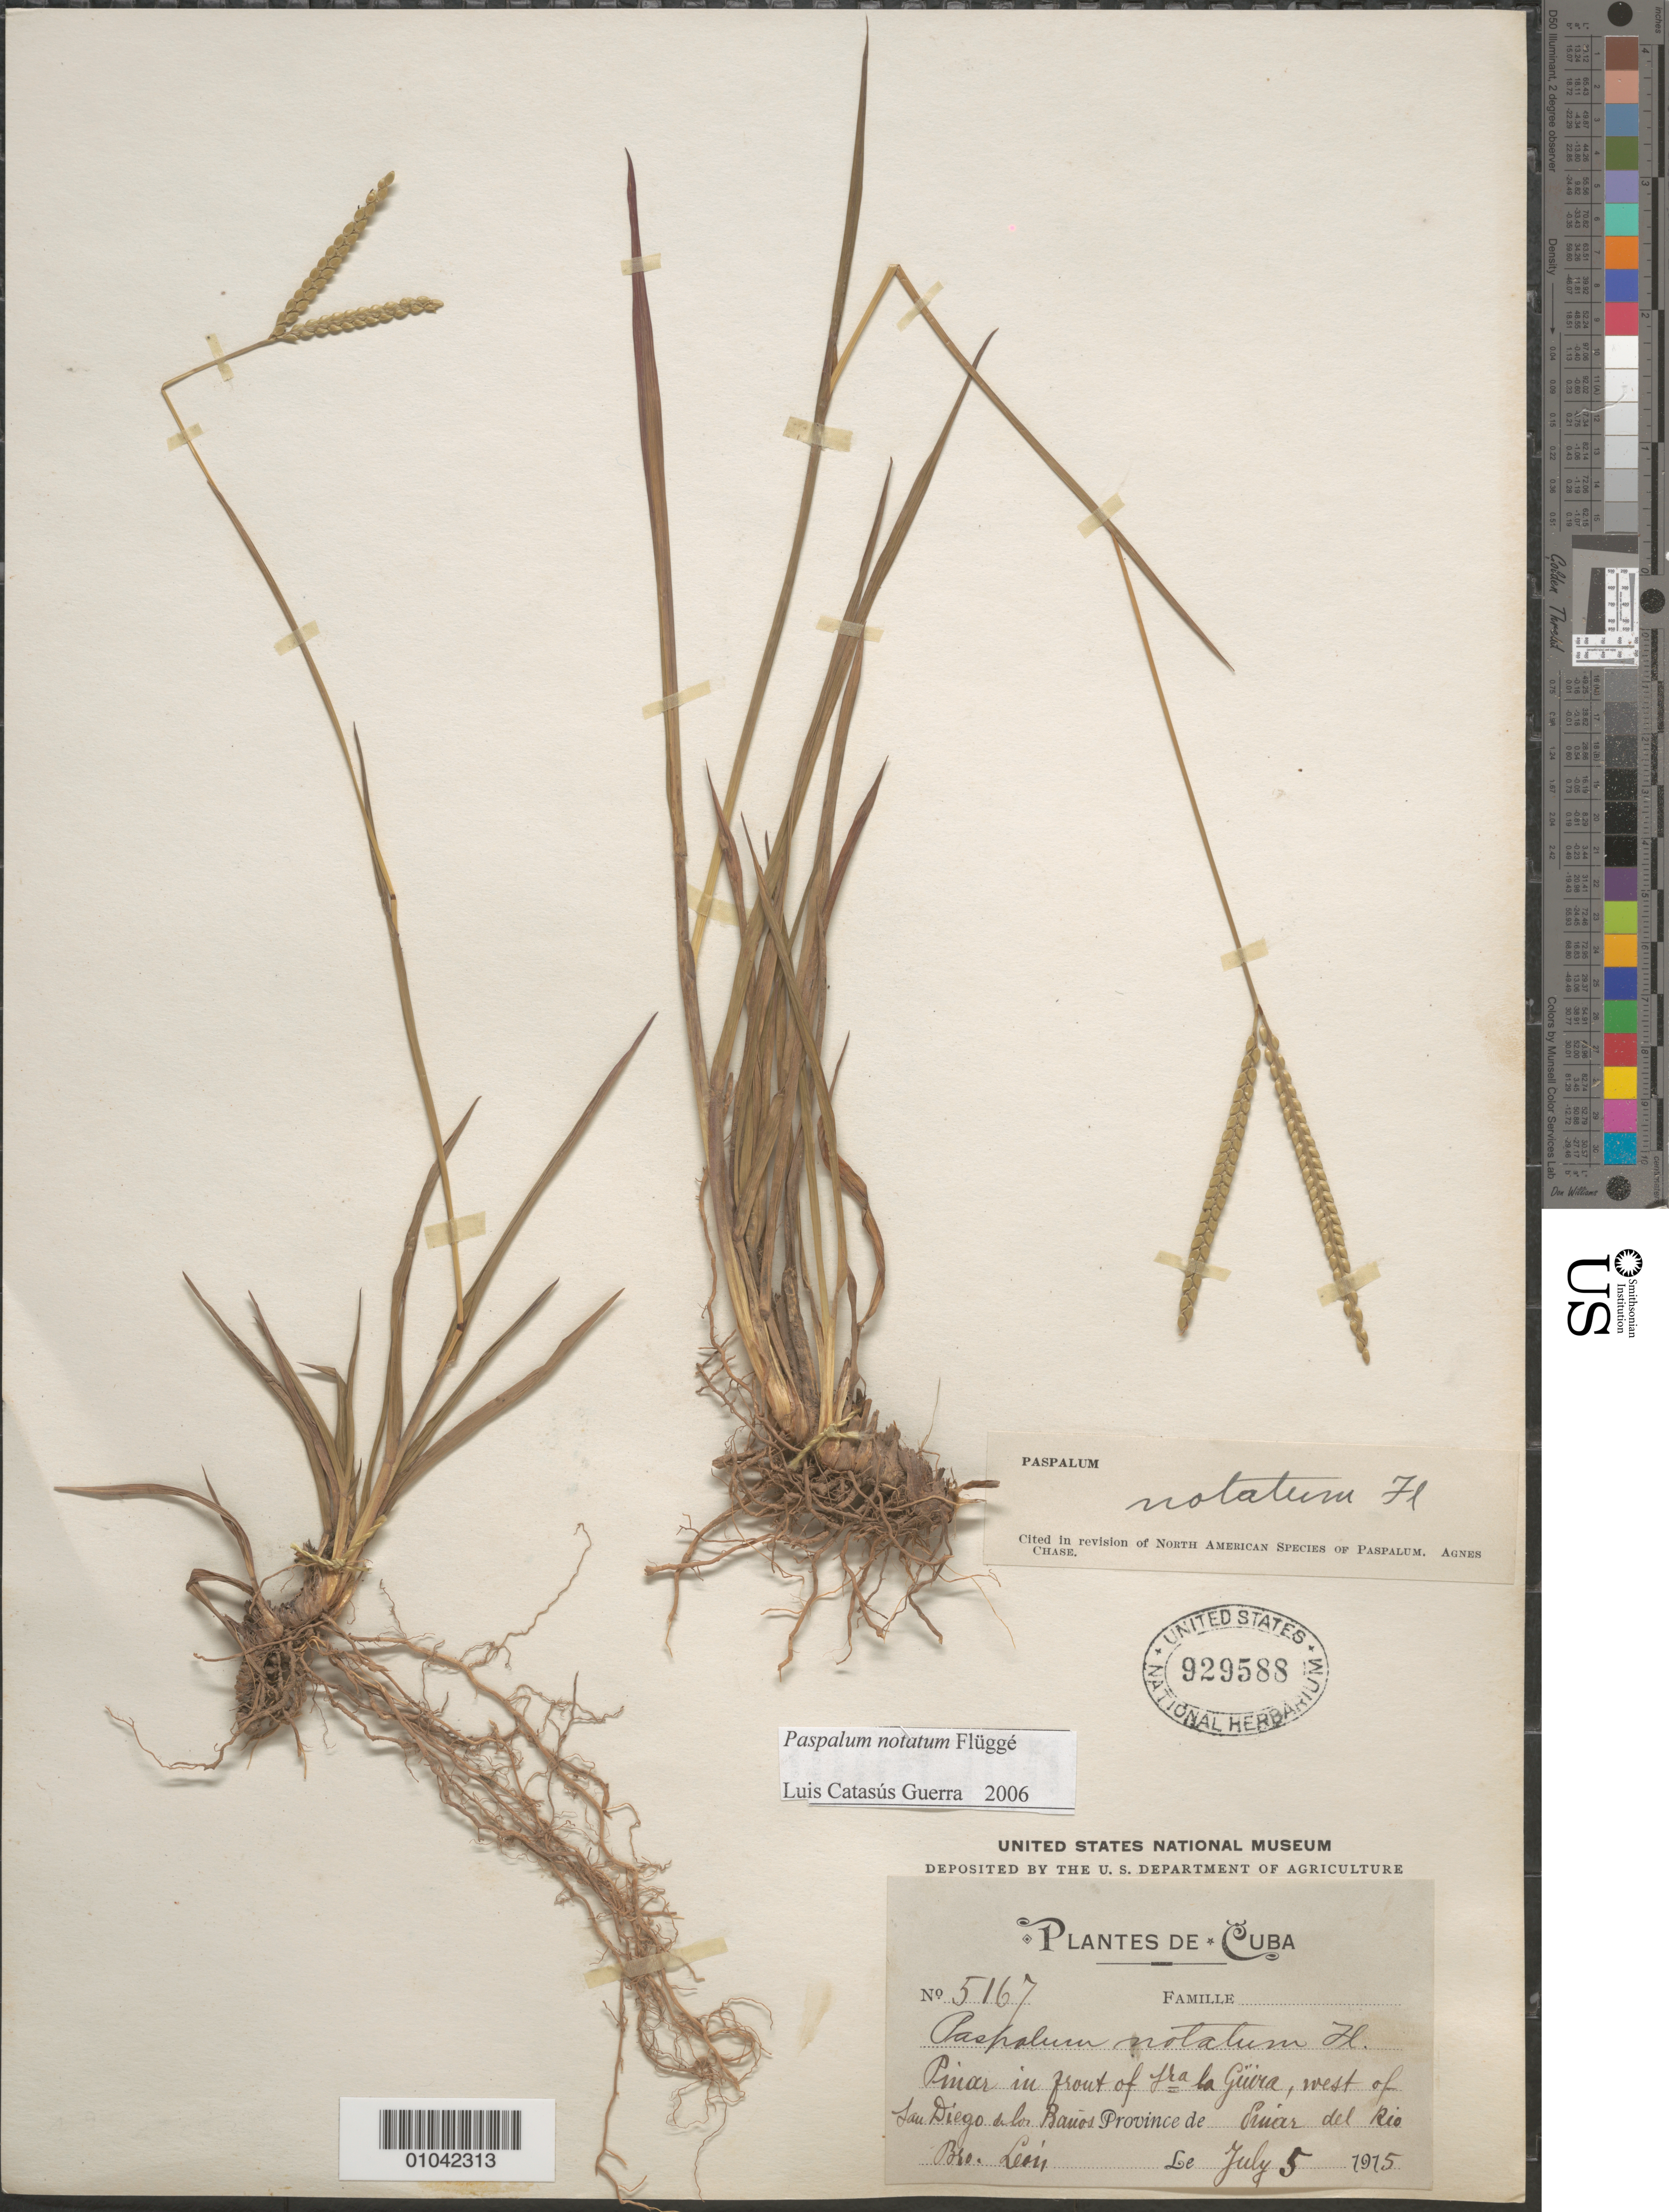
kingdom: Plantae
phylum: Tracheophyta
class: Liliopsida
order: Poales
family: Poaceae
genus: Paspalum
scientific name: Paspalum notatum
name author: Flüggé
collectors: Bro. León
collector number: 5167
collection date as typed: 05 Jul 1915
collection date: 1915-07-05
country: Cuba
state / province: Pinar del Rio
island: Cuba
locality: In front of Sra (?) la Guira, W of San Diego de los Banos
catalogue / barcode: US 929588